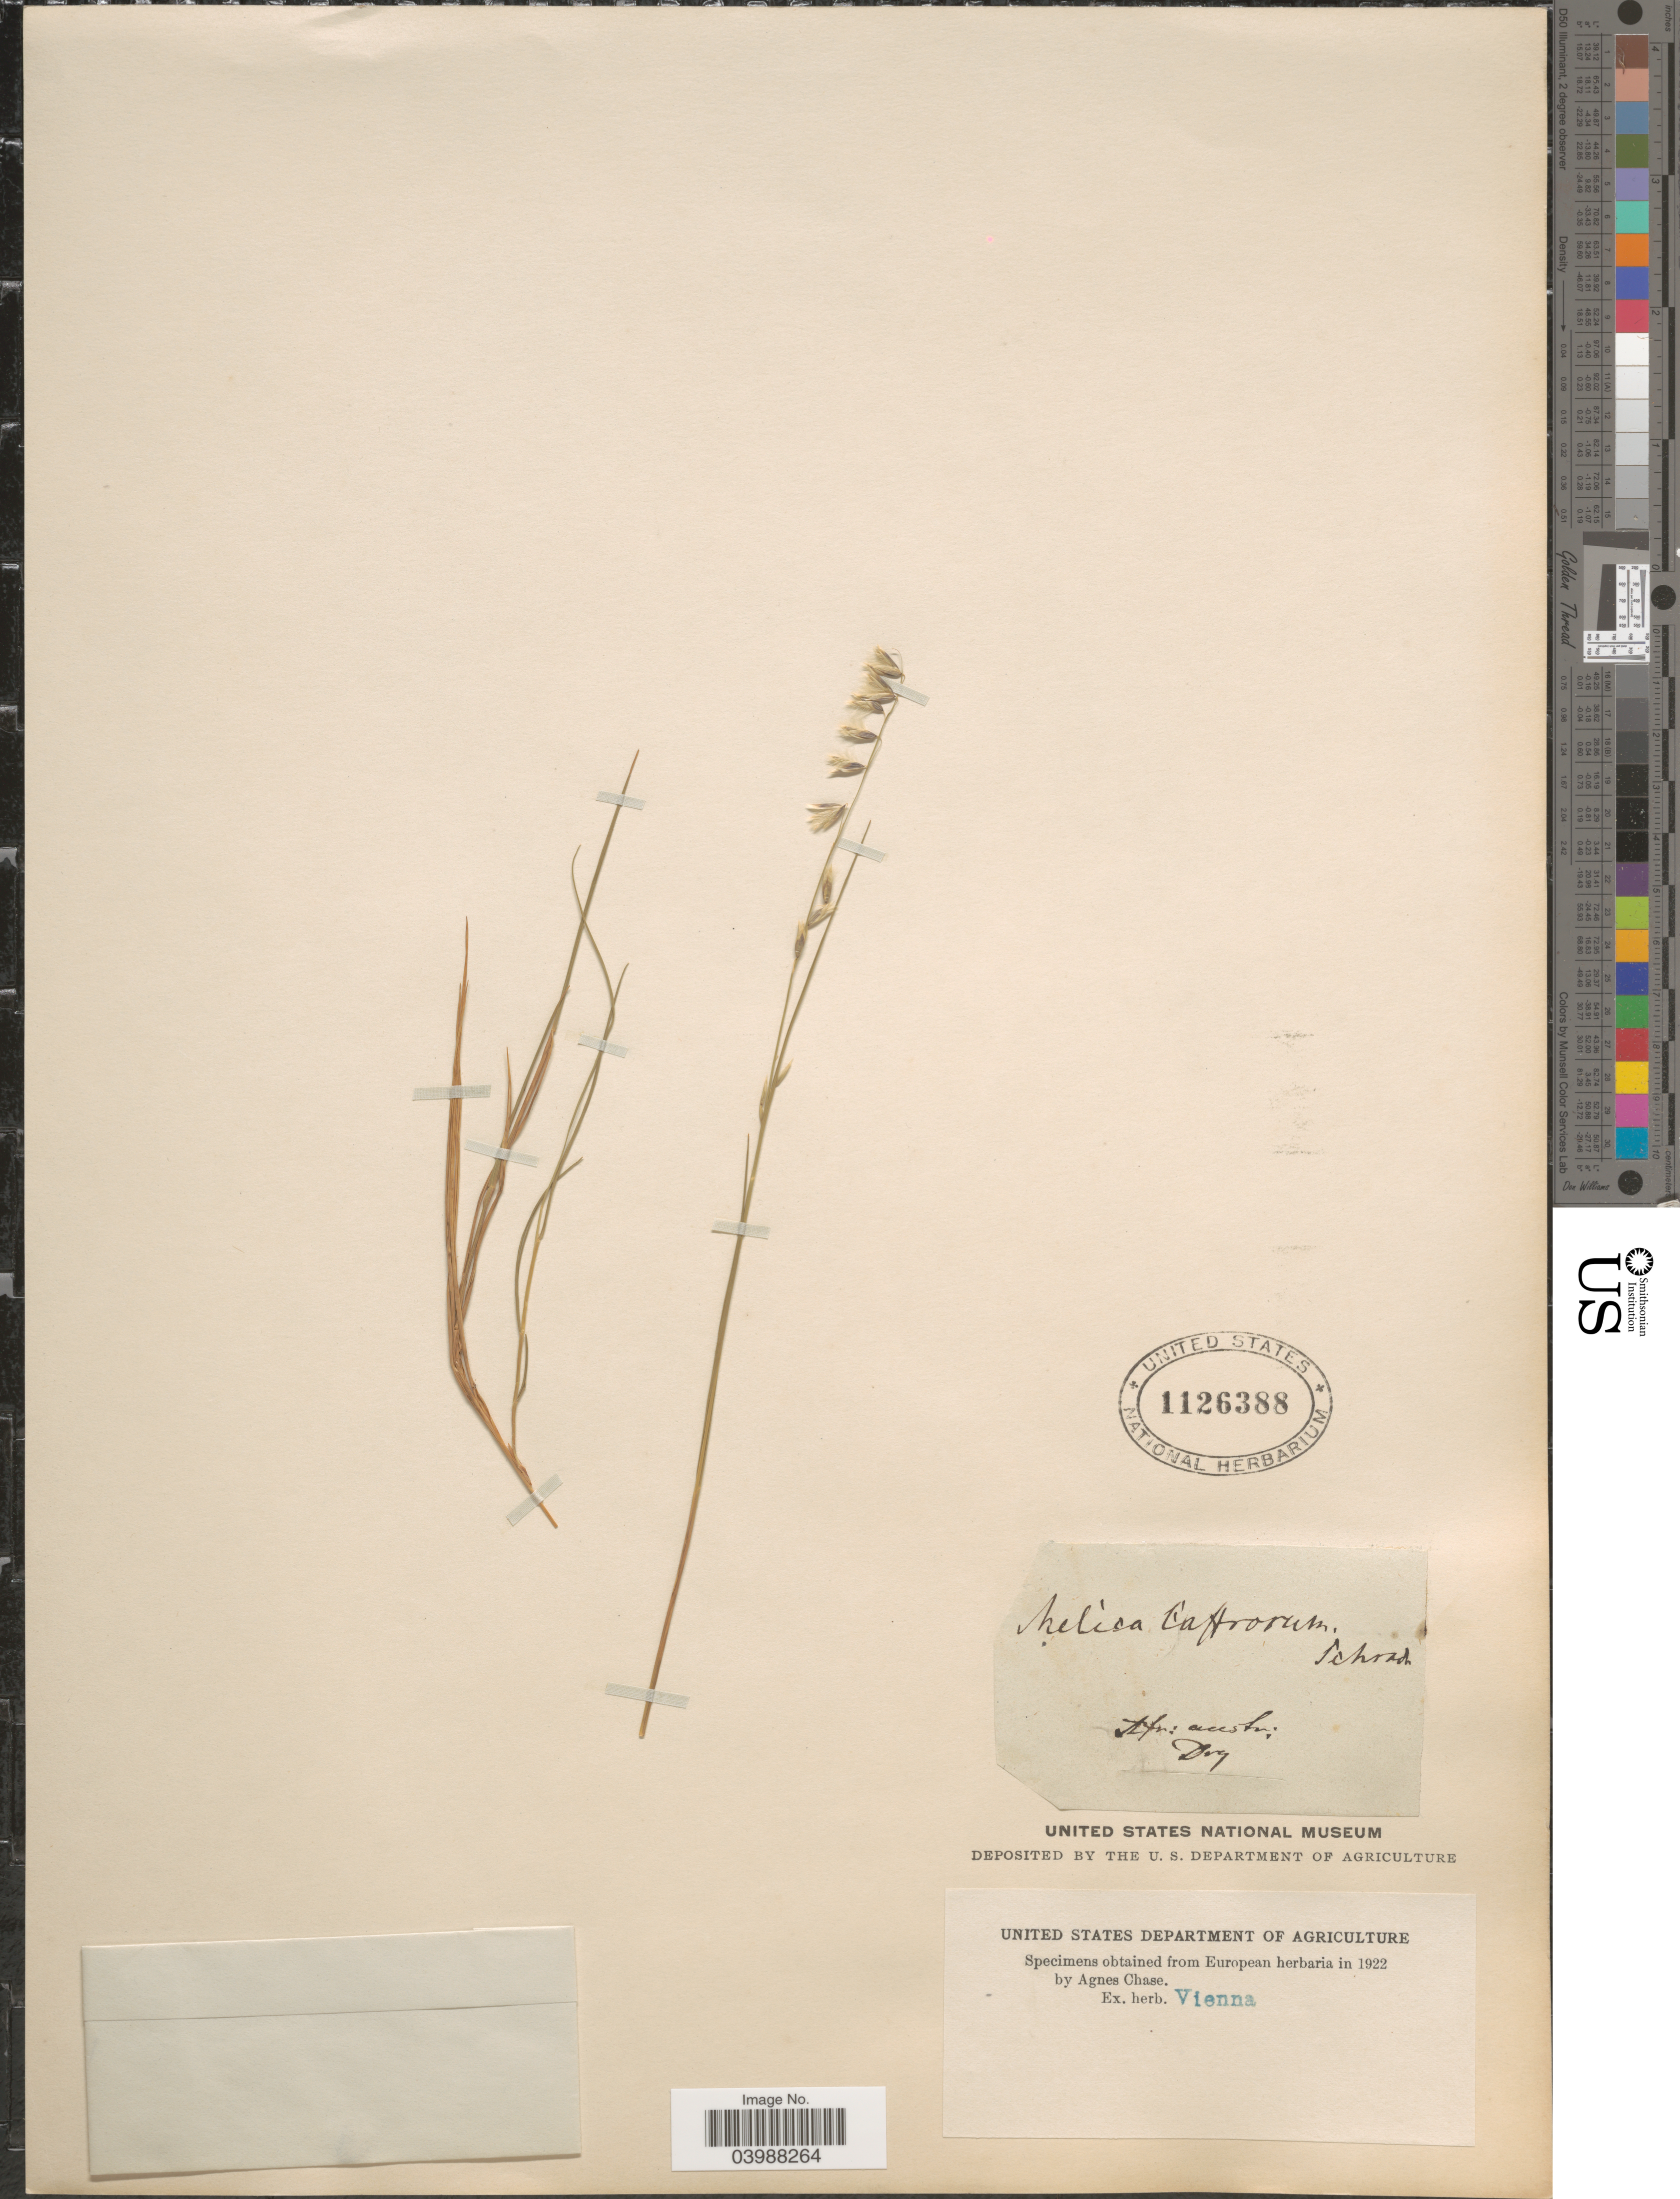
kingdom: Plantae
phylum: Tracheophyta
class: Liliopsida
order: Poales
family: Poaceae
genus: Melica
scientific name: Melica caffrorum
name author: Schrad.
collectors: ex herb. Vienna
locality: Afr: austr.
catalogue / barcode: US 1126388